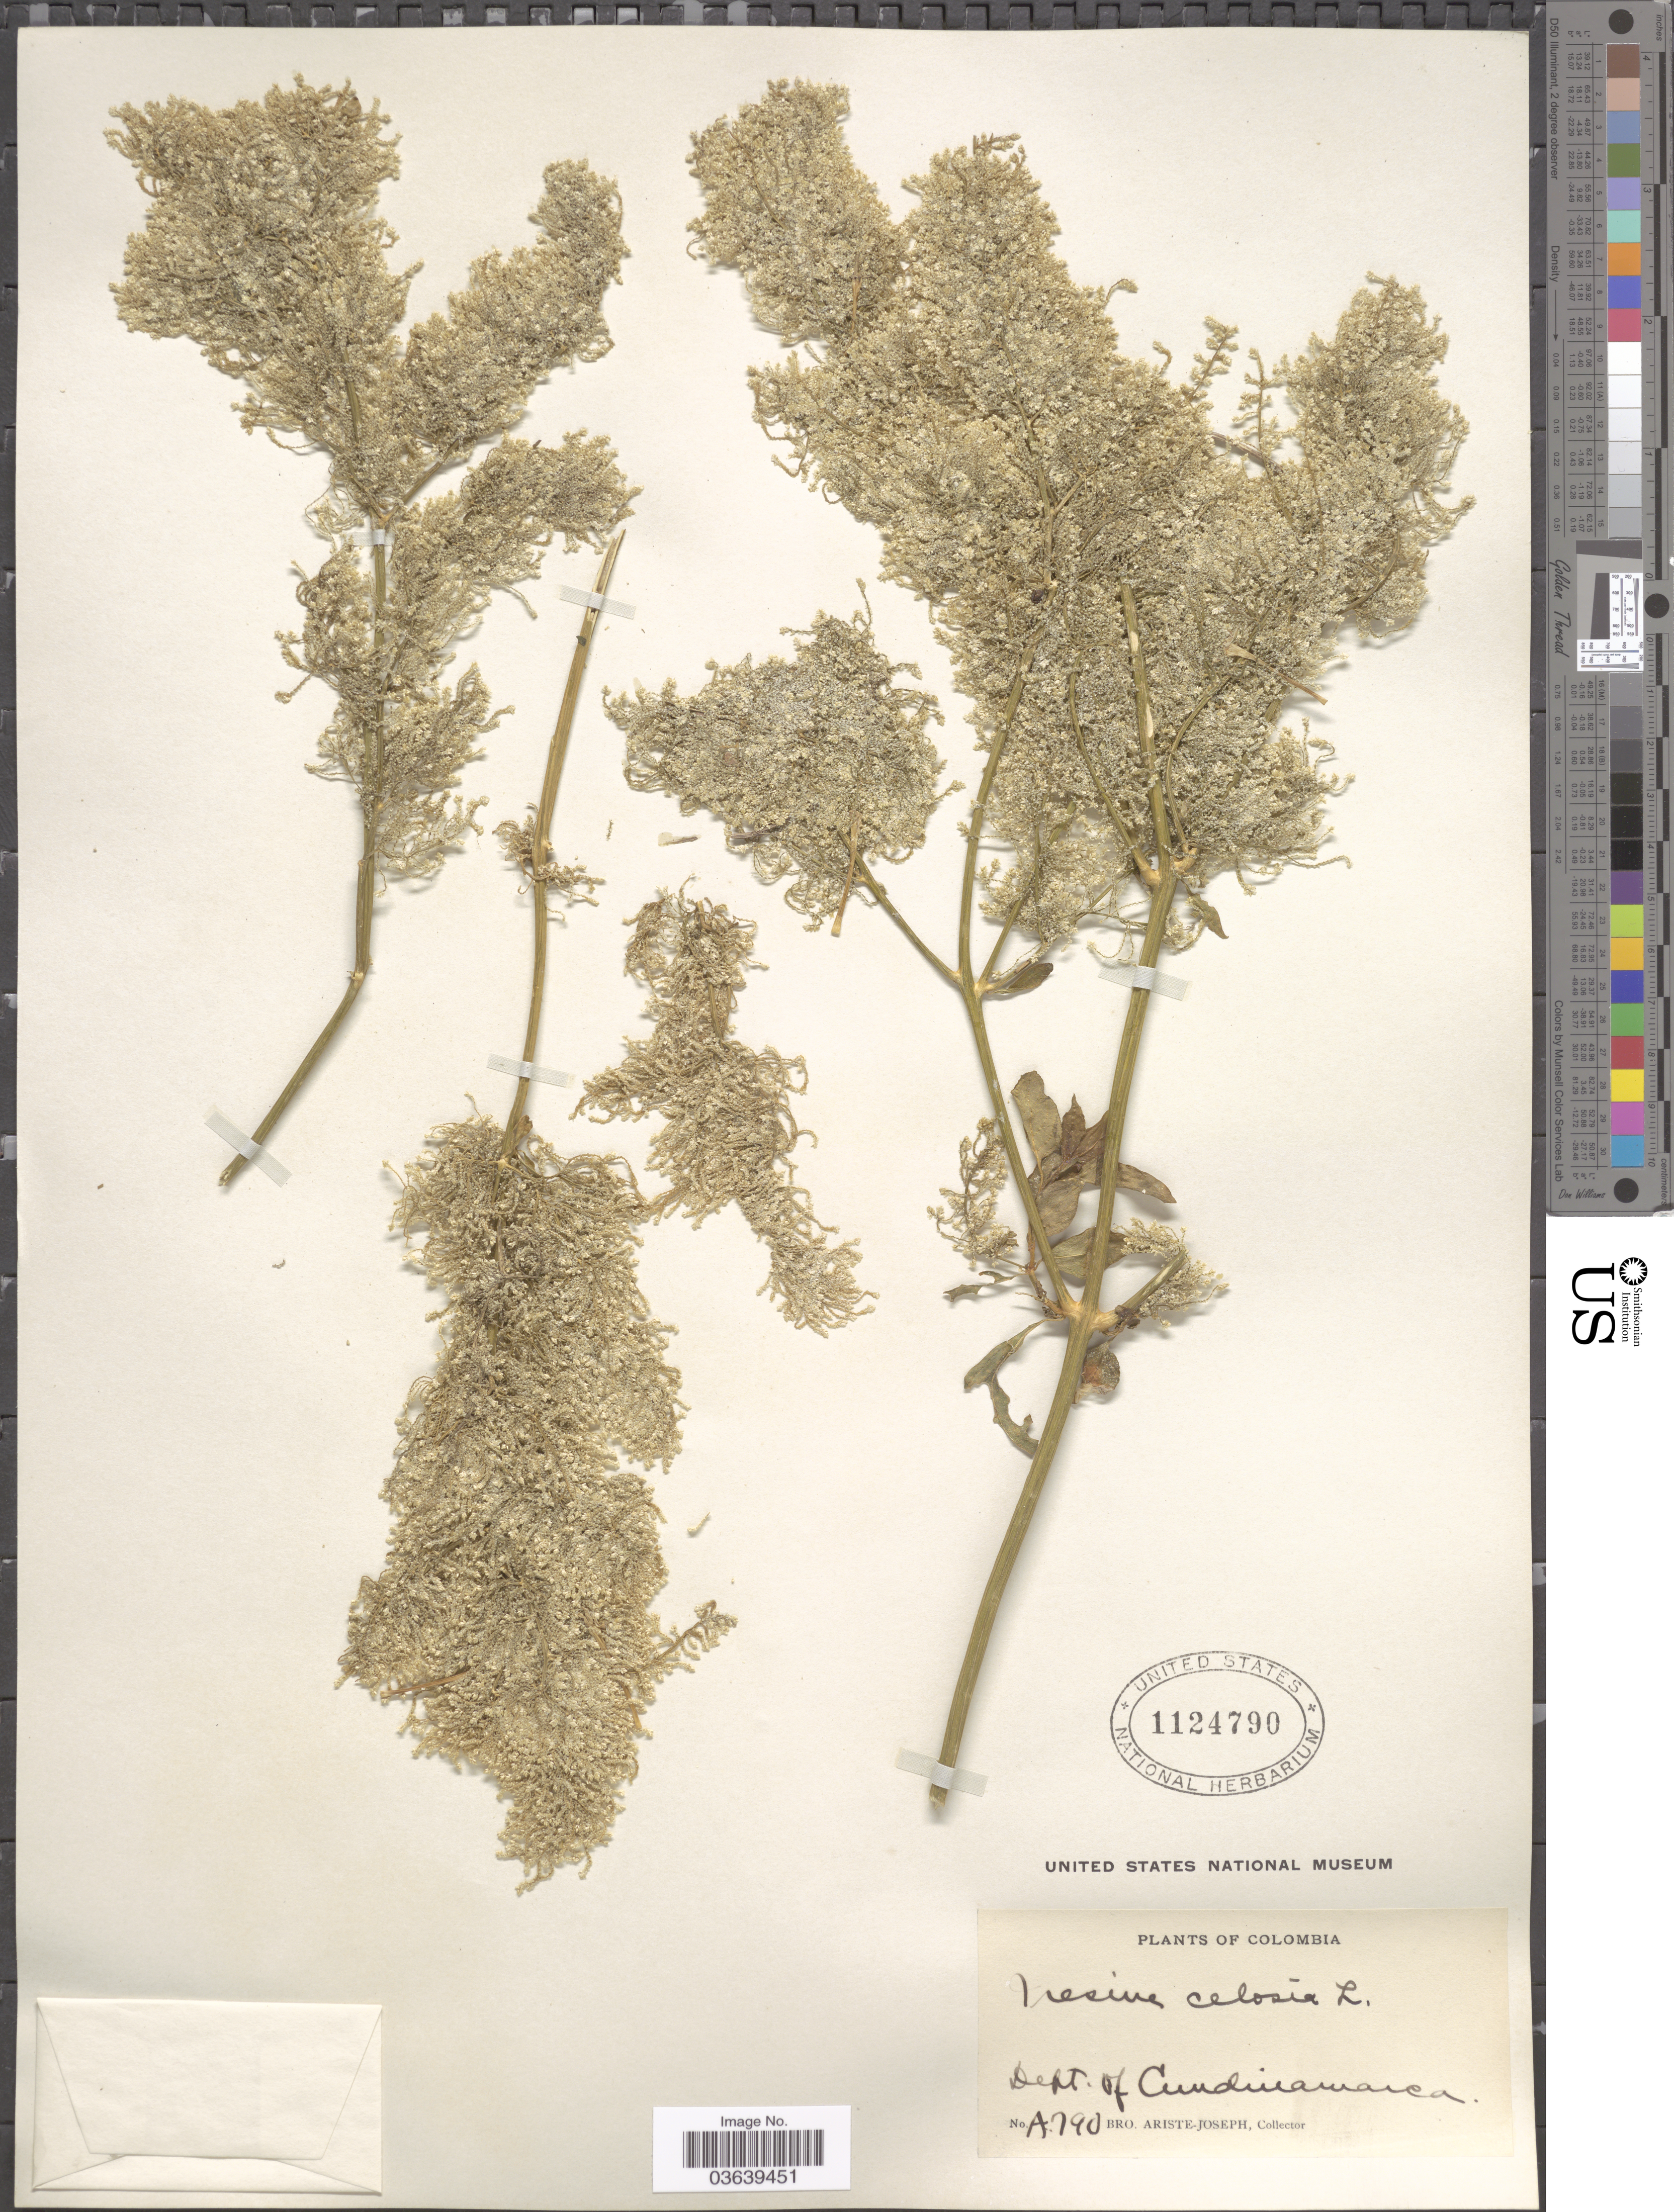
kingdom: Plantae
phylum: Tracheophyta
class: Magnoliopsida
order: Caryophyllales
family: Amaranthaceae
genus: Iresine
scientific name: Iresine diffusa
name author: Humb. & Bonpl. ex Willd.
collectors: Bro. Ariste-Joseph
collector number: A790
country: Colombia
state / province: Cundinamarca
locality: Dept. of Cundinamarca.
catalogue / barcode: US 1124790